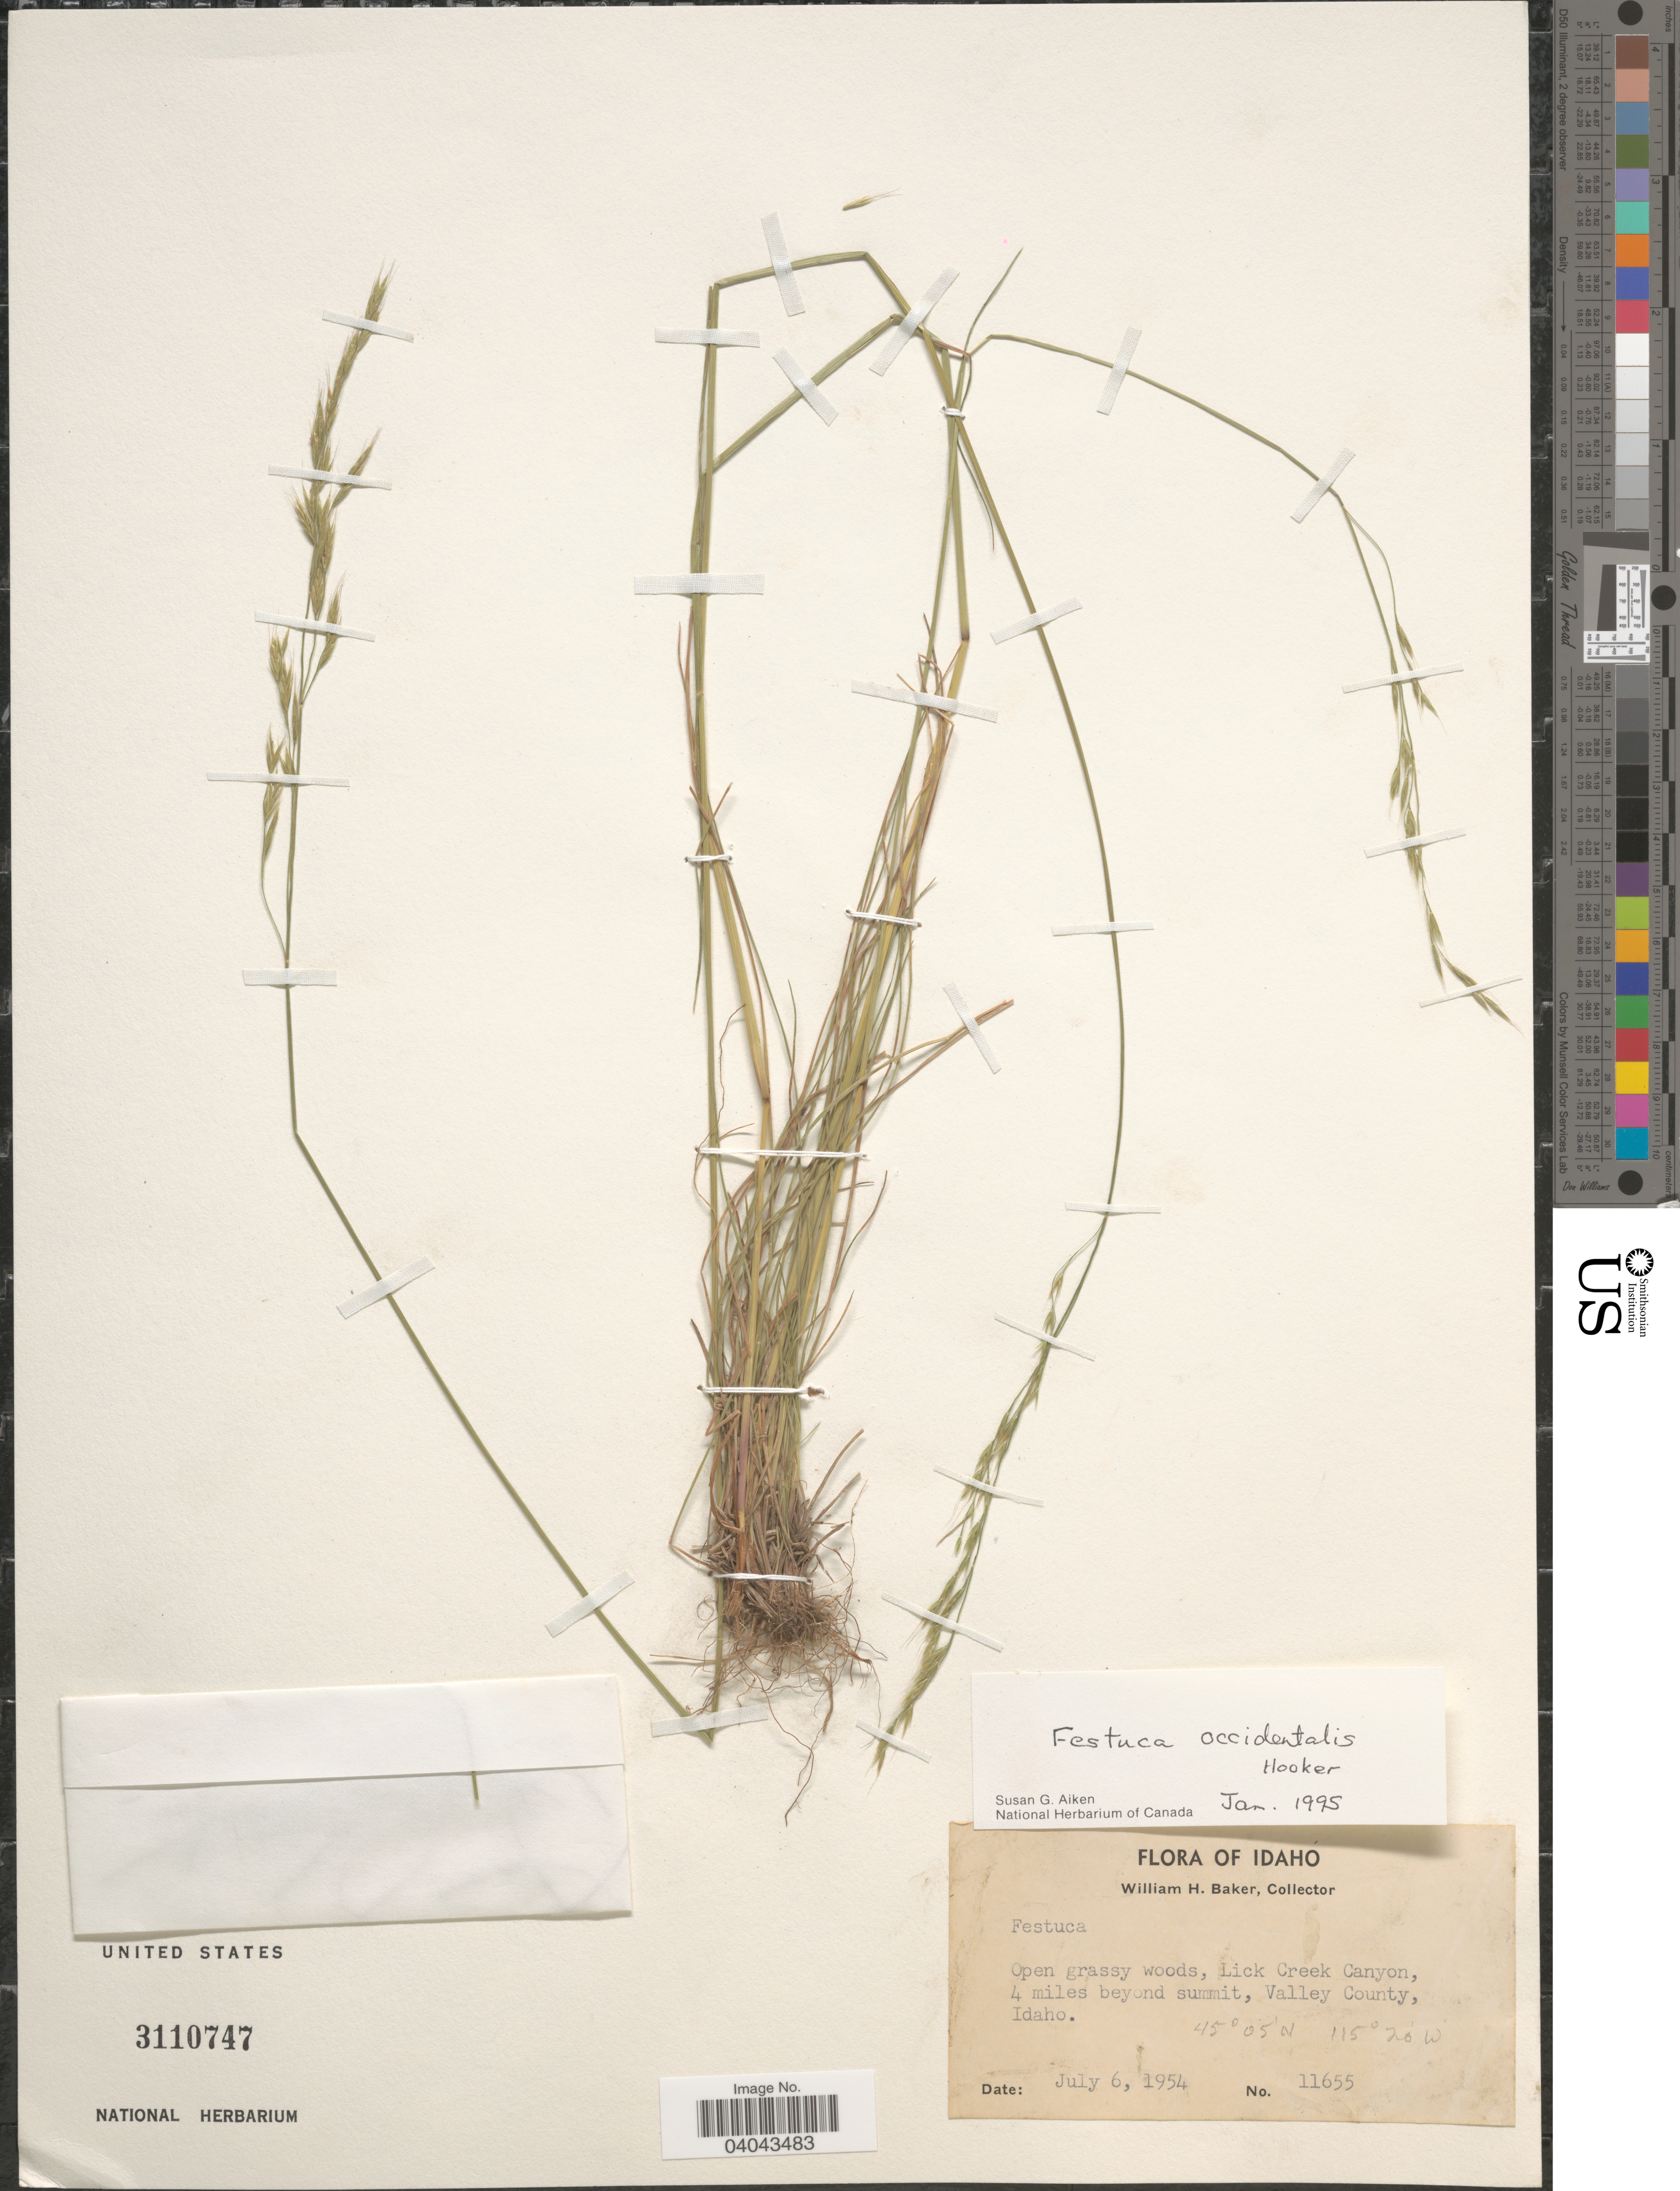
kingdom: Plantae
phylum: Tracheophyta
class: Liliopsida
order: Poales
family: Poaceae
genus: Festuca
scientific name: Festuca occidentalis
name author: Hook.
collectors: W. H. Baker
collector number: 11655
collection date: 1954-07-06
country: United States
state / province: Idaho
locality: Lick Creek Canyon, 4 miles beyond summit, Valley County.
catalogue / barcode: US 3110747